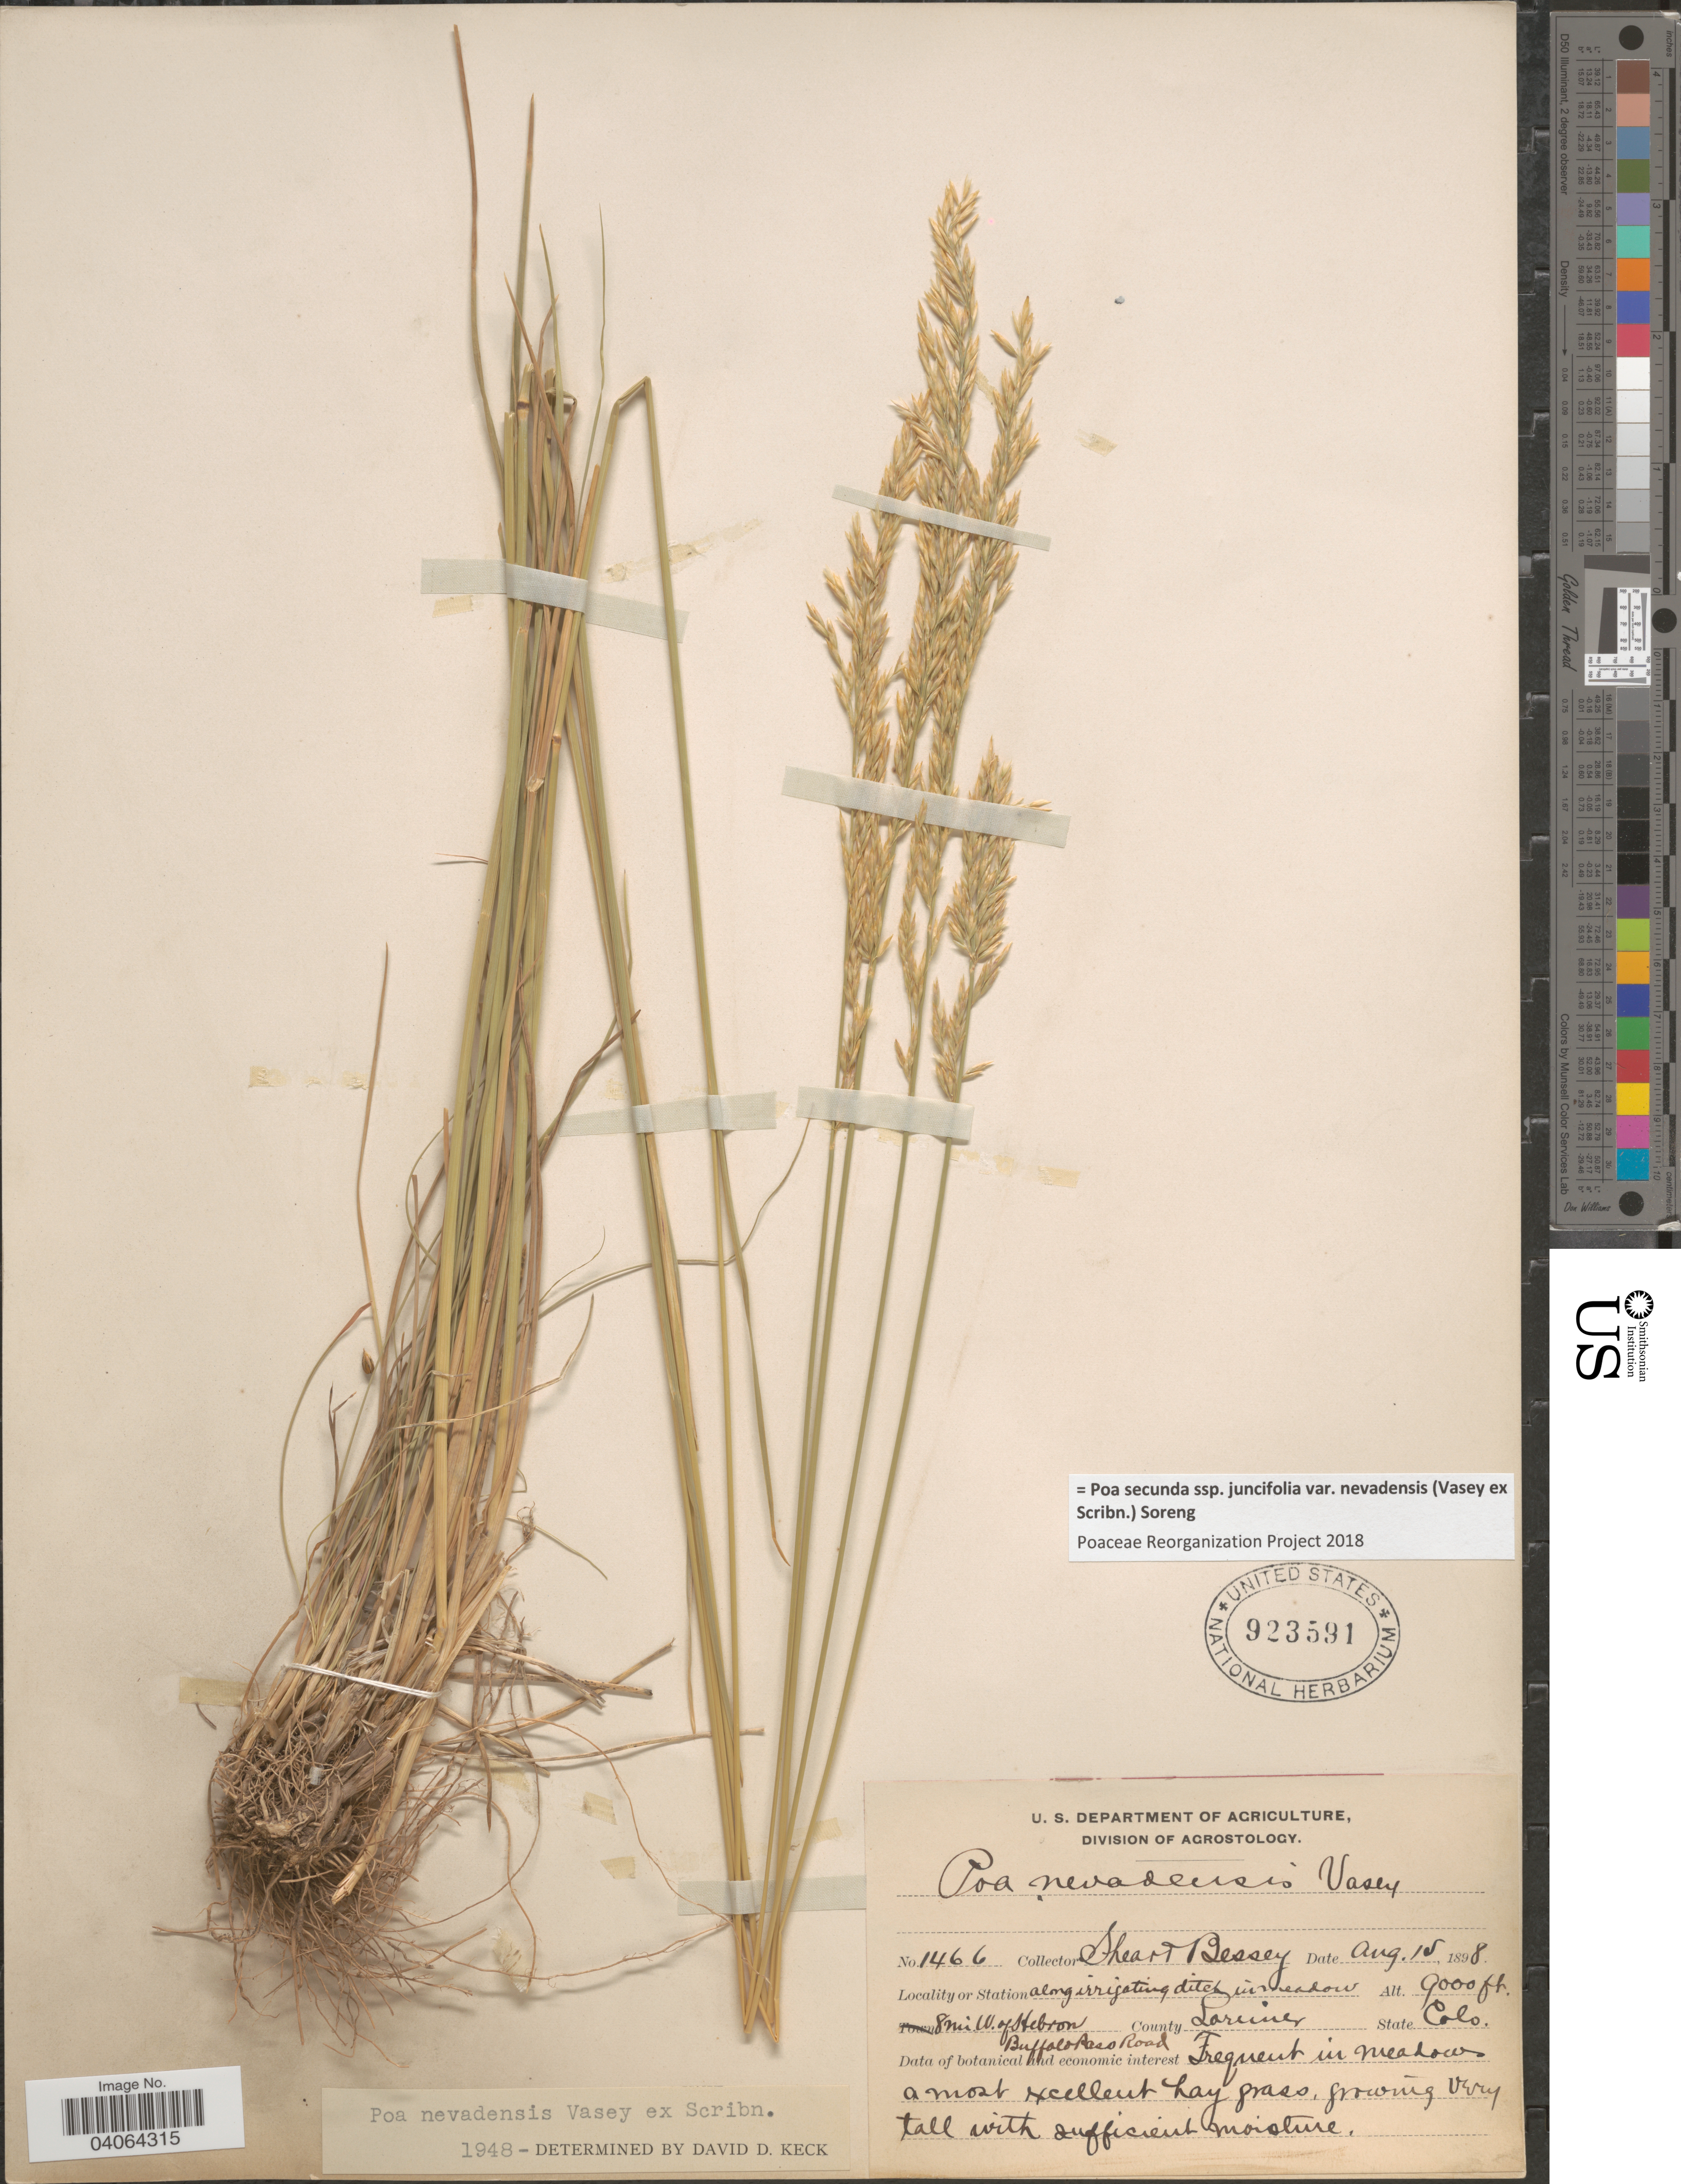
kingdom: Plantae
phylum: Tracheophyta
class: Liliopsida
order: Poales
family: Poaceae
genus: Poa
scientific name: Poa secunda subsp. juncifolia var. nevadensis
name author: (Vasey ex Scribn.) Soreng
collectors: -- Shear & -. Bessey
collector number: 1466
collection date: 1898-08-15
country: United States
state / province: Colorado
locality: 8 mi W. of Hebron. County Larimer. Buffalo Pass Road.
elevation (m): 2743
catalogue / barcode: US 923591